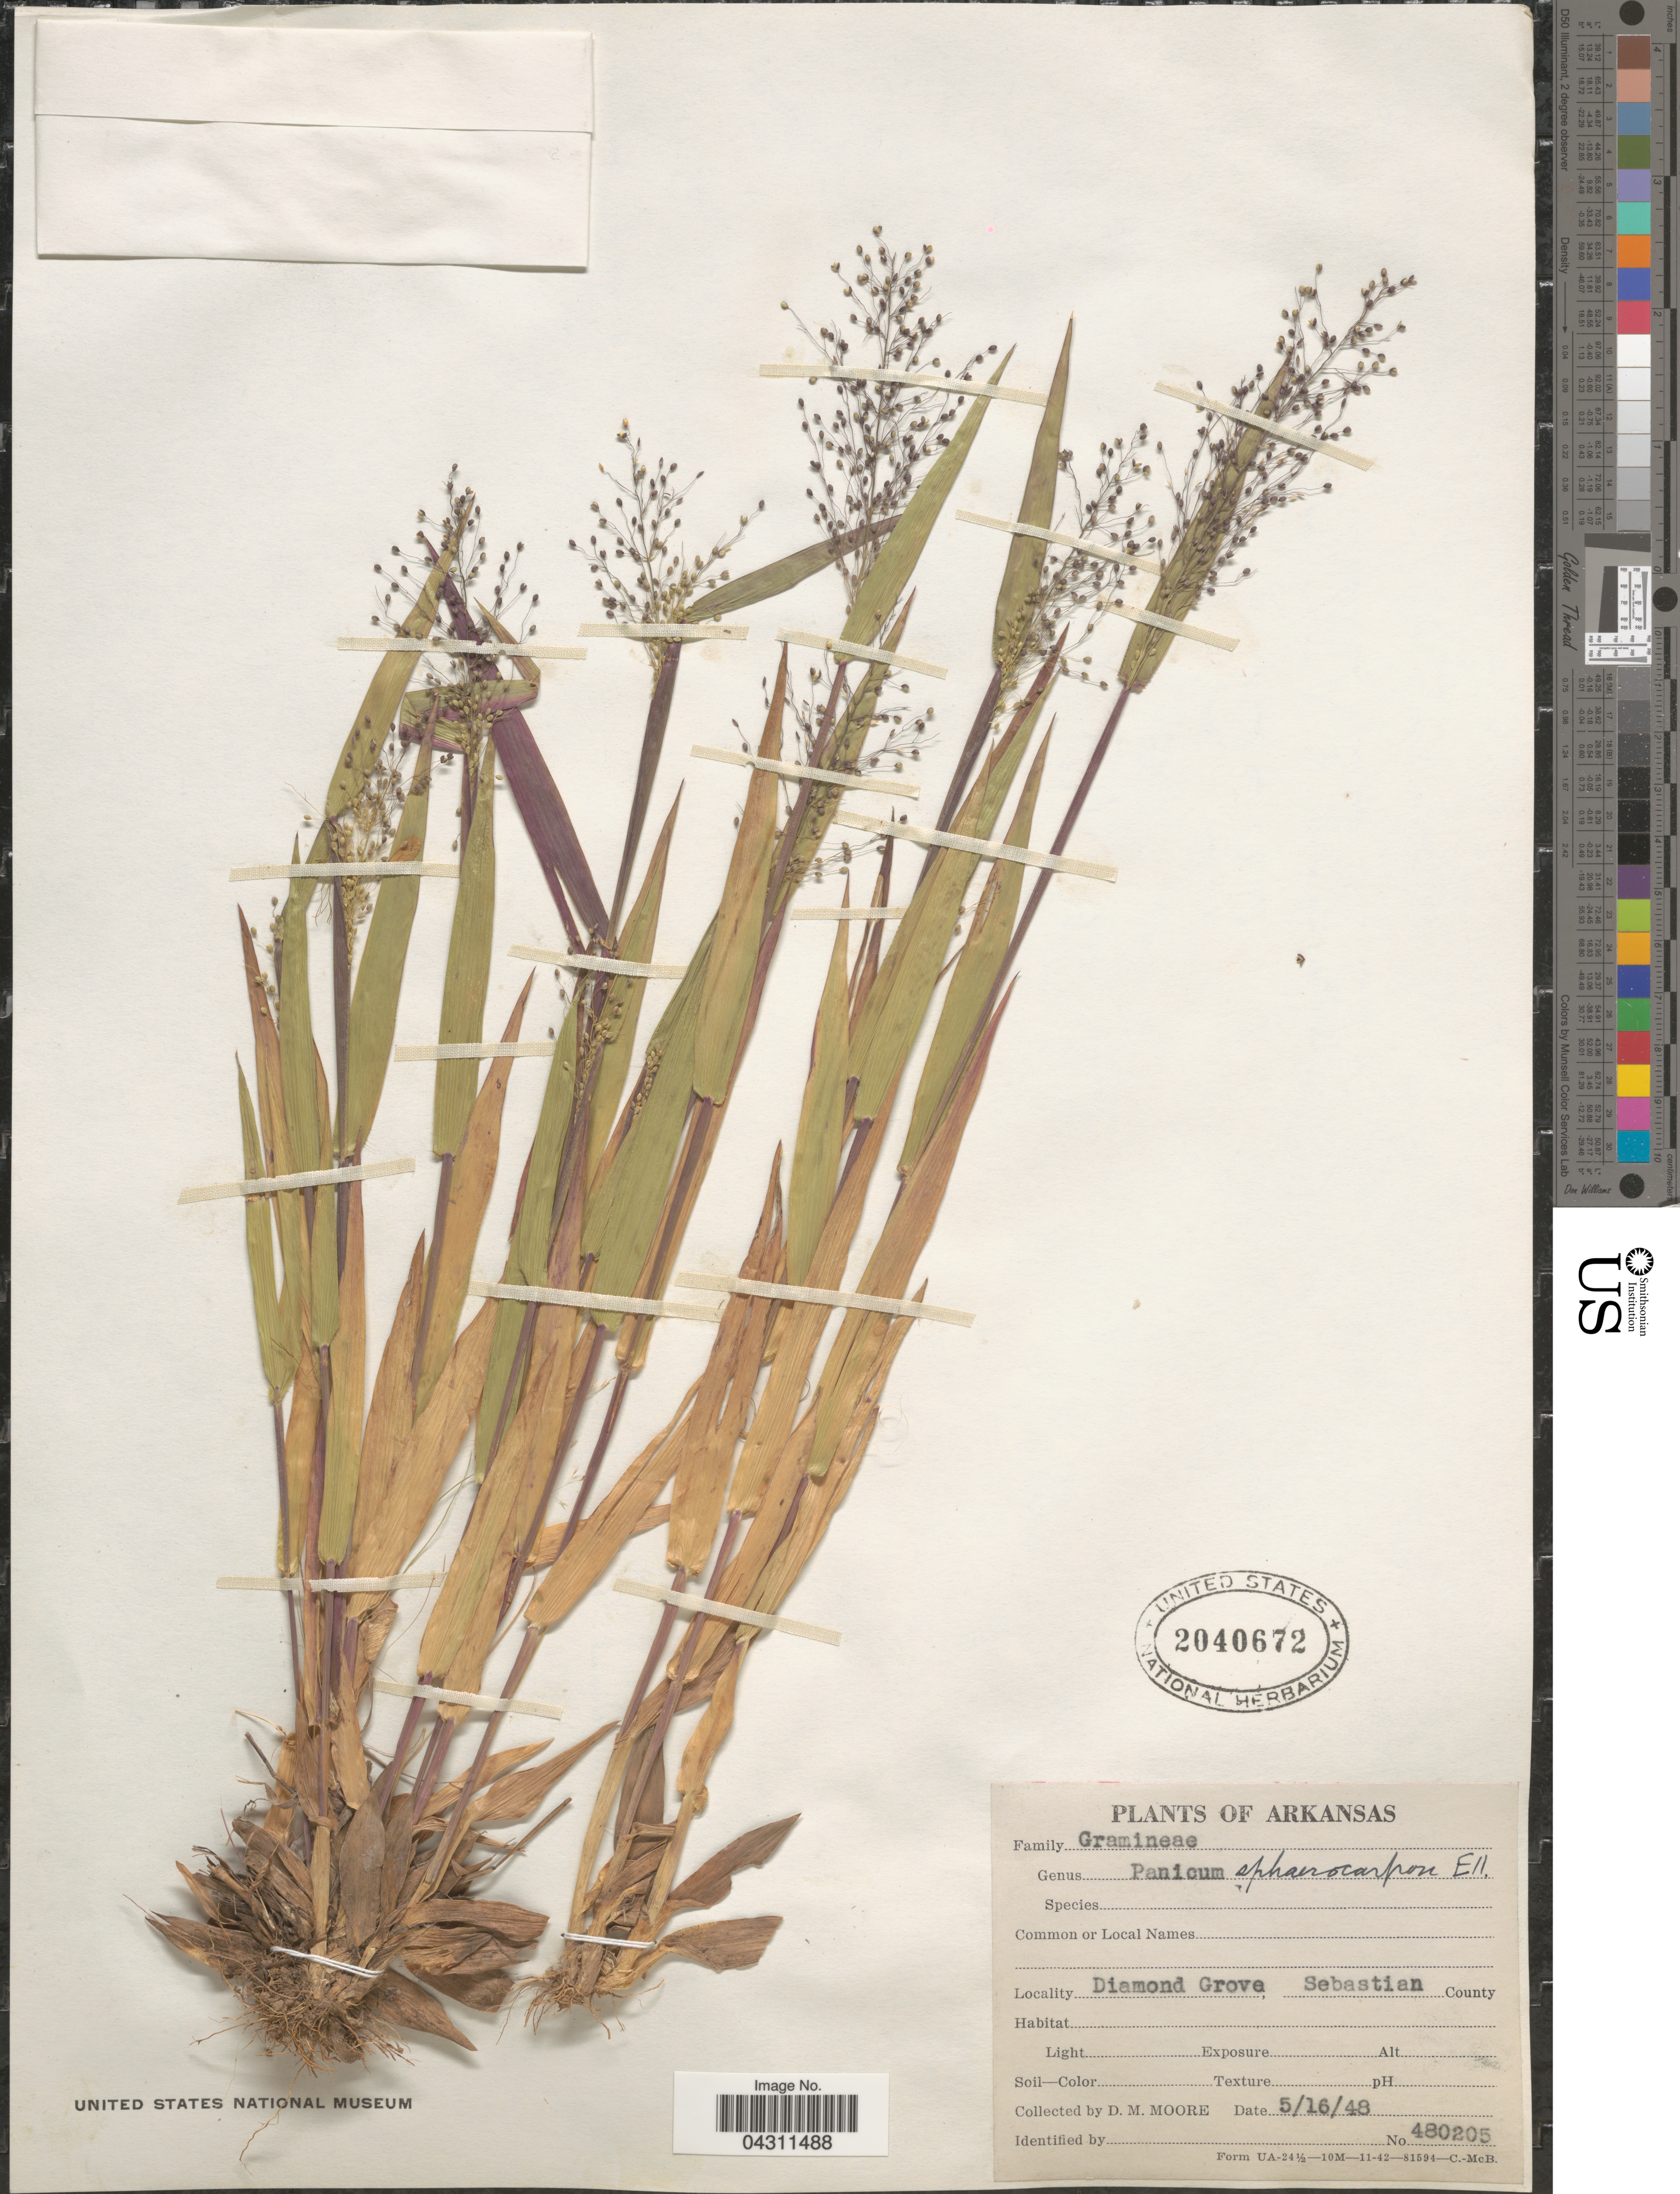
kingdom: Plantae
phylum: Tracheophyta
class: Liliopsida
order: Poales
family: Poaceae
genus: Dichanthelium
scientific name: Dichanthelium sphaerocarpon var. sphaerocarpon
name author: (Elliott) Gould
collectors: D. Moore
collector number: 480205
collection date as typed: Transcribed d/m/y: 16/5/48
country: United States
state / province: Arkansas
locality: Diamond Grove; Sebastian County.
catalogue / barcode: US 2040672